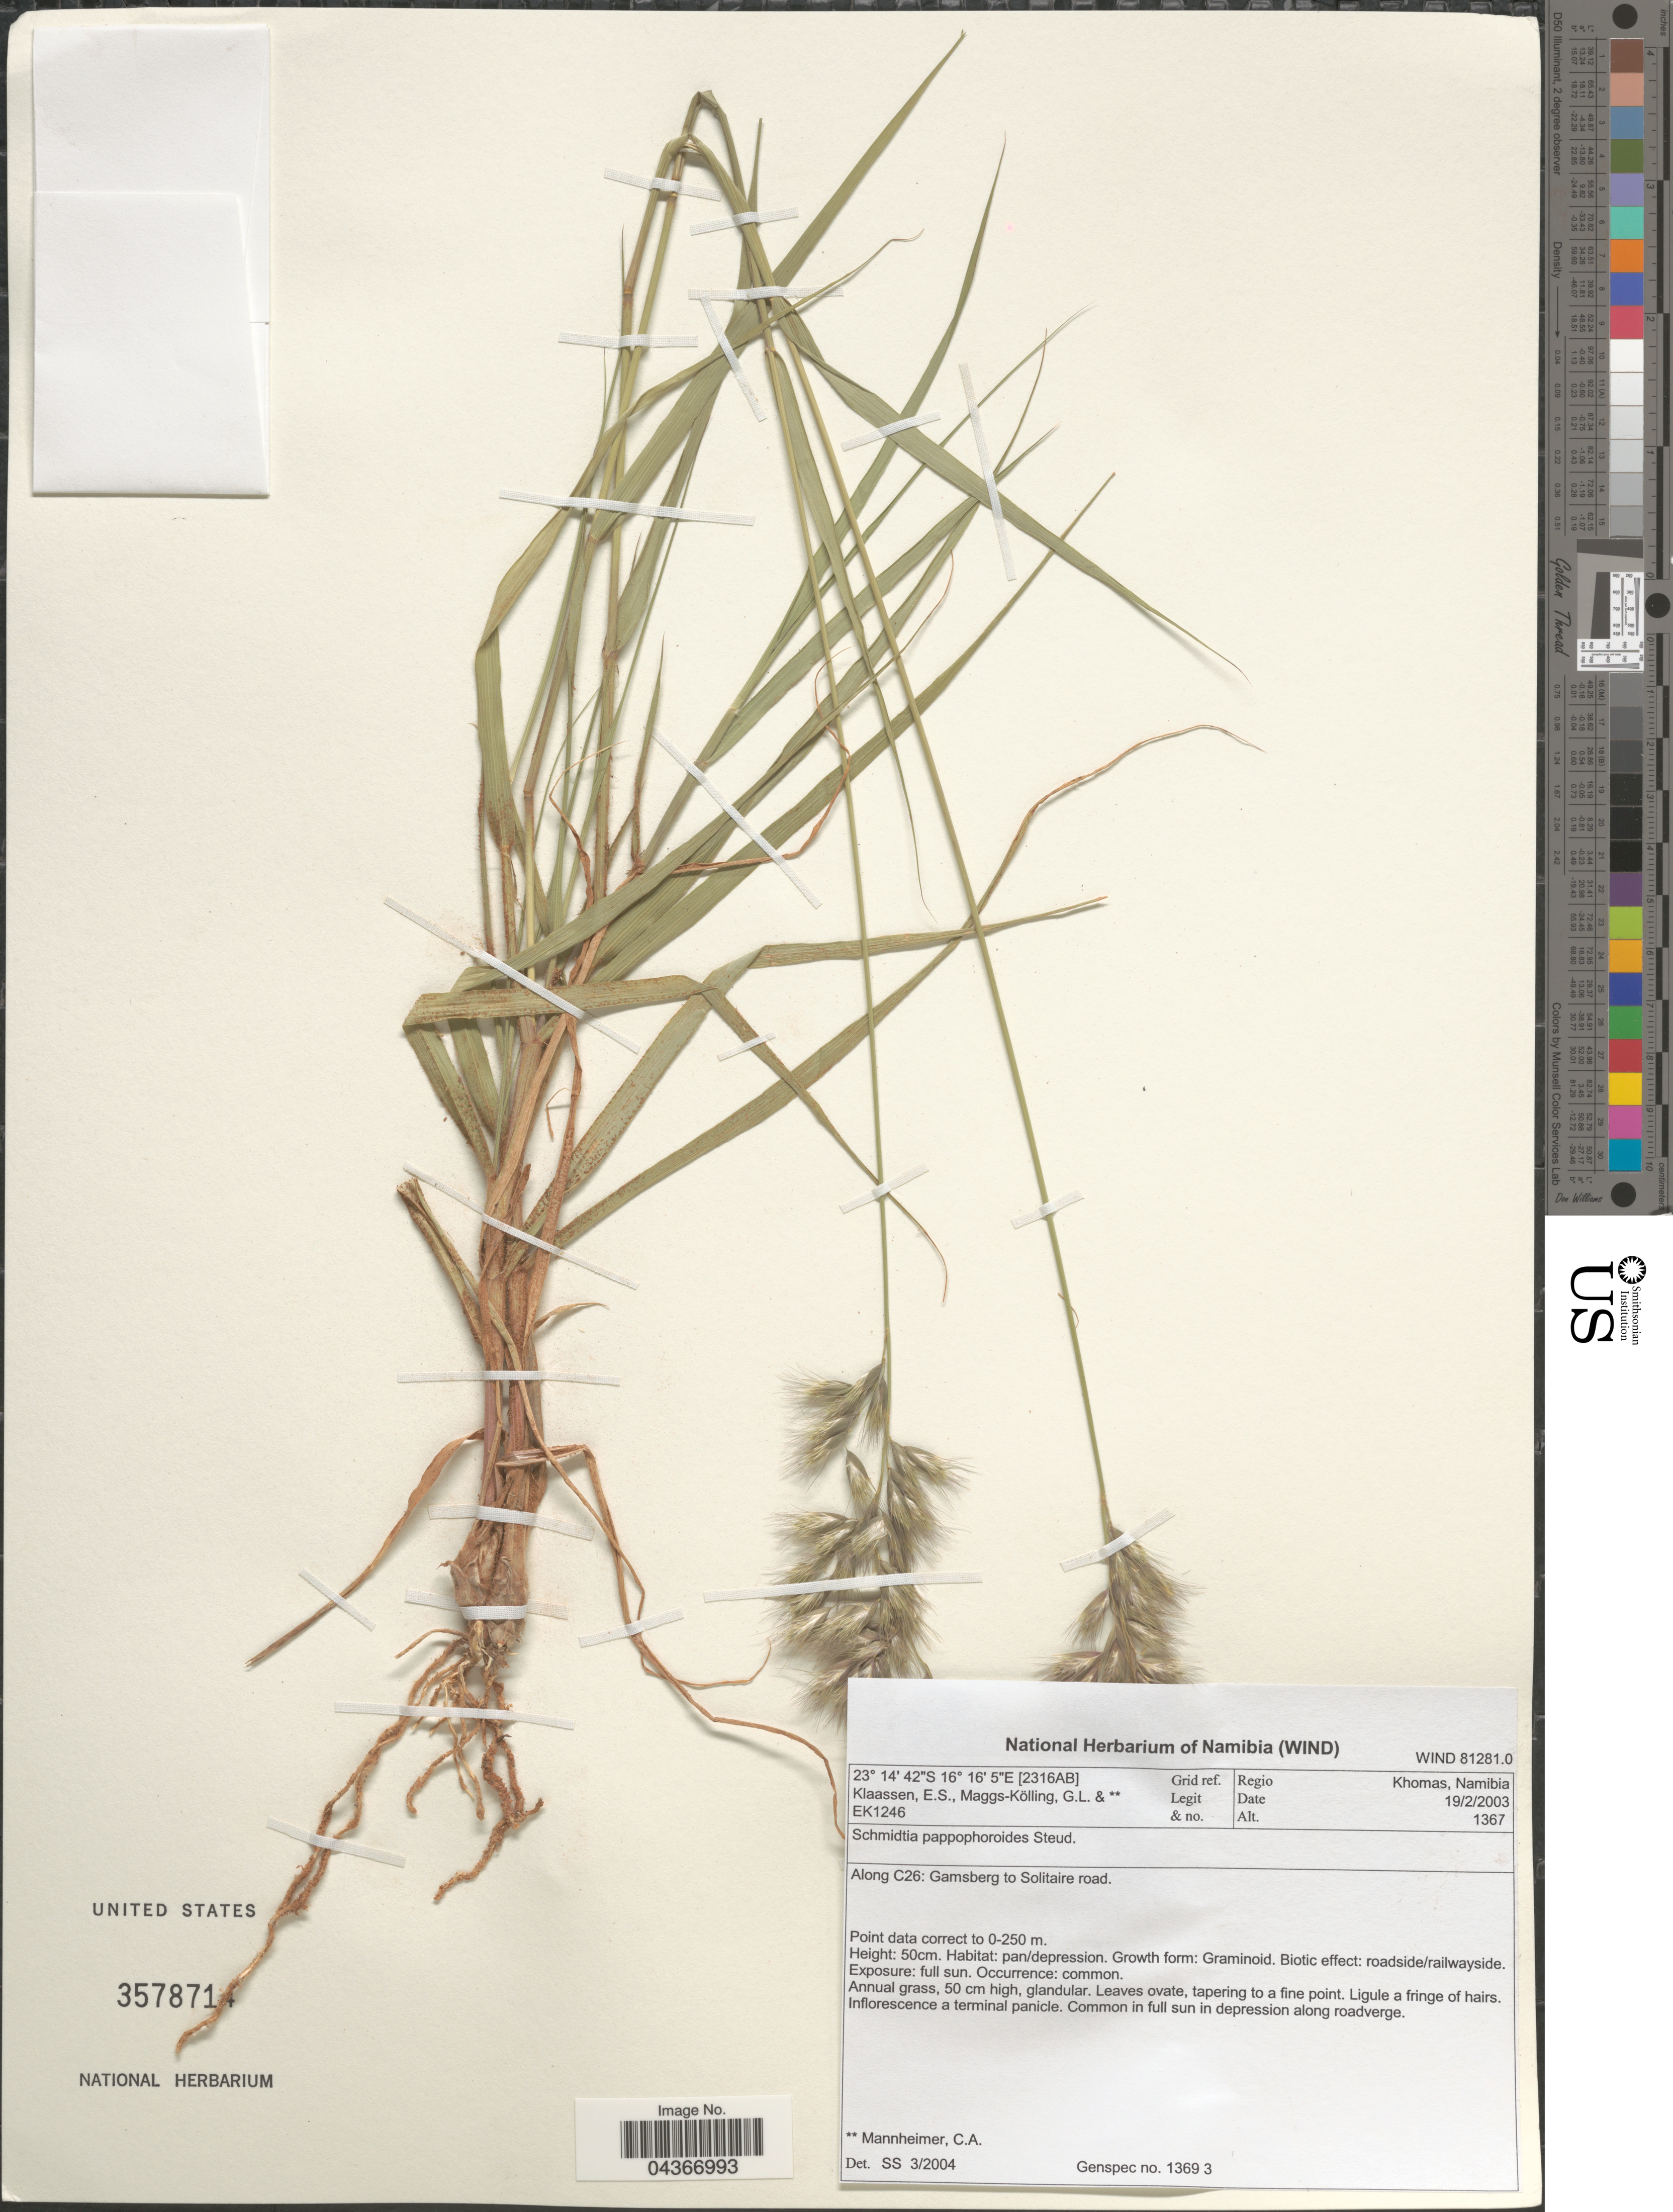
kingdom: Plantae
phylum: Tracheophyta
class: Liliopsida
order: Poales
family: Poaceae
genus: Schmidtia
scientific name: Schmidtia pappophoroides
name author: Steud. ex J.A. Schmidt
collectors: E. S. Klaassen, G. L. Maggs & C. A. Mannheimer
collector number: EK1246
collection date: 2003-02-19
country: Namibia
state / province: Khomas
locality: Grid ref. [2316AB]. Regio Khomas, Namibia. Along C26: Gamsberg to Solitaire road.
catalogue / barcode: US 3578714